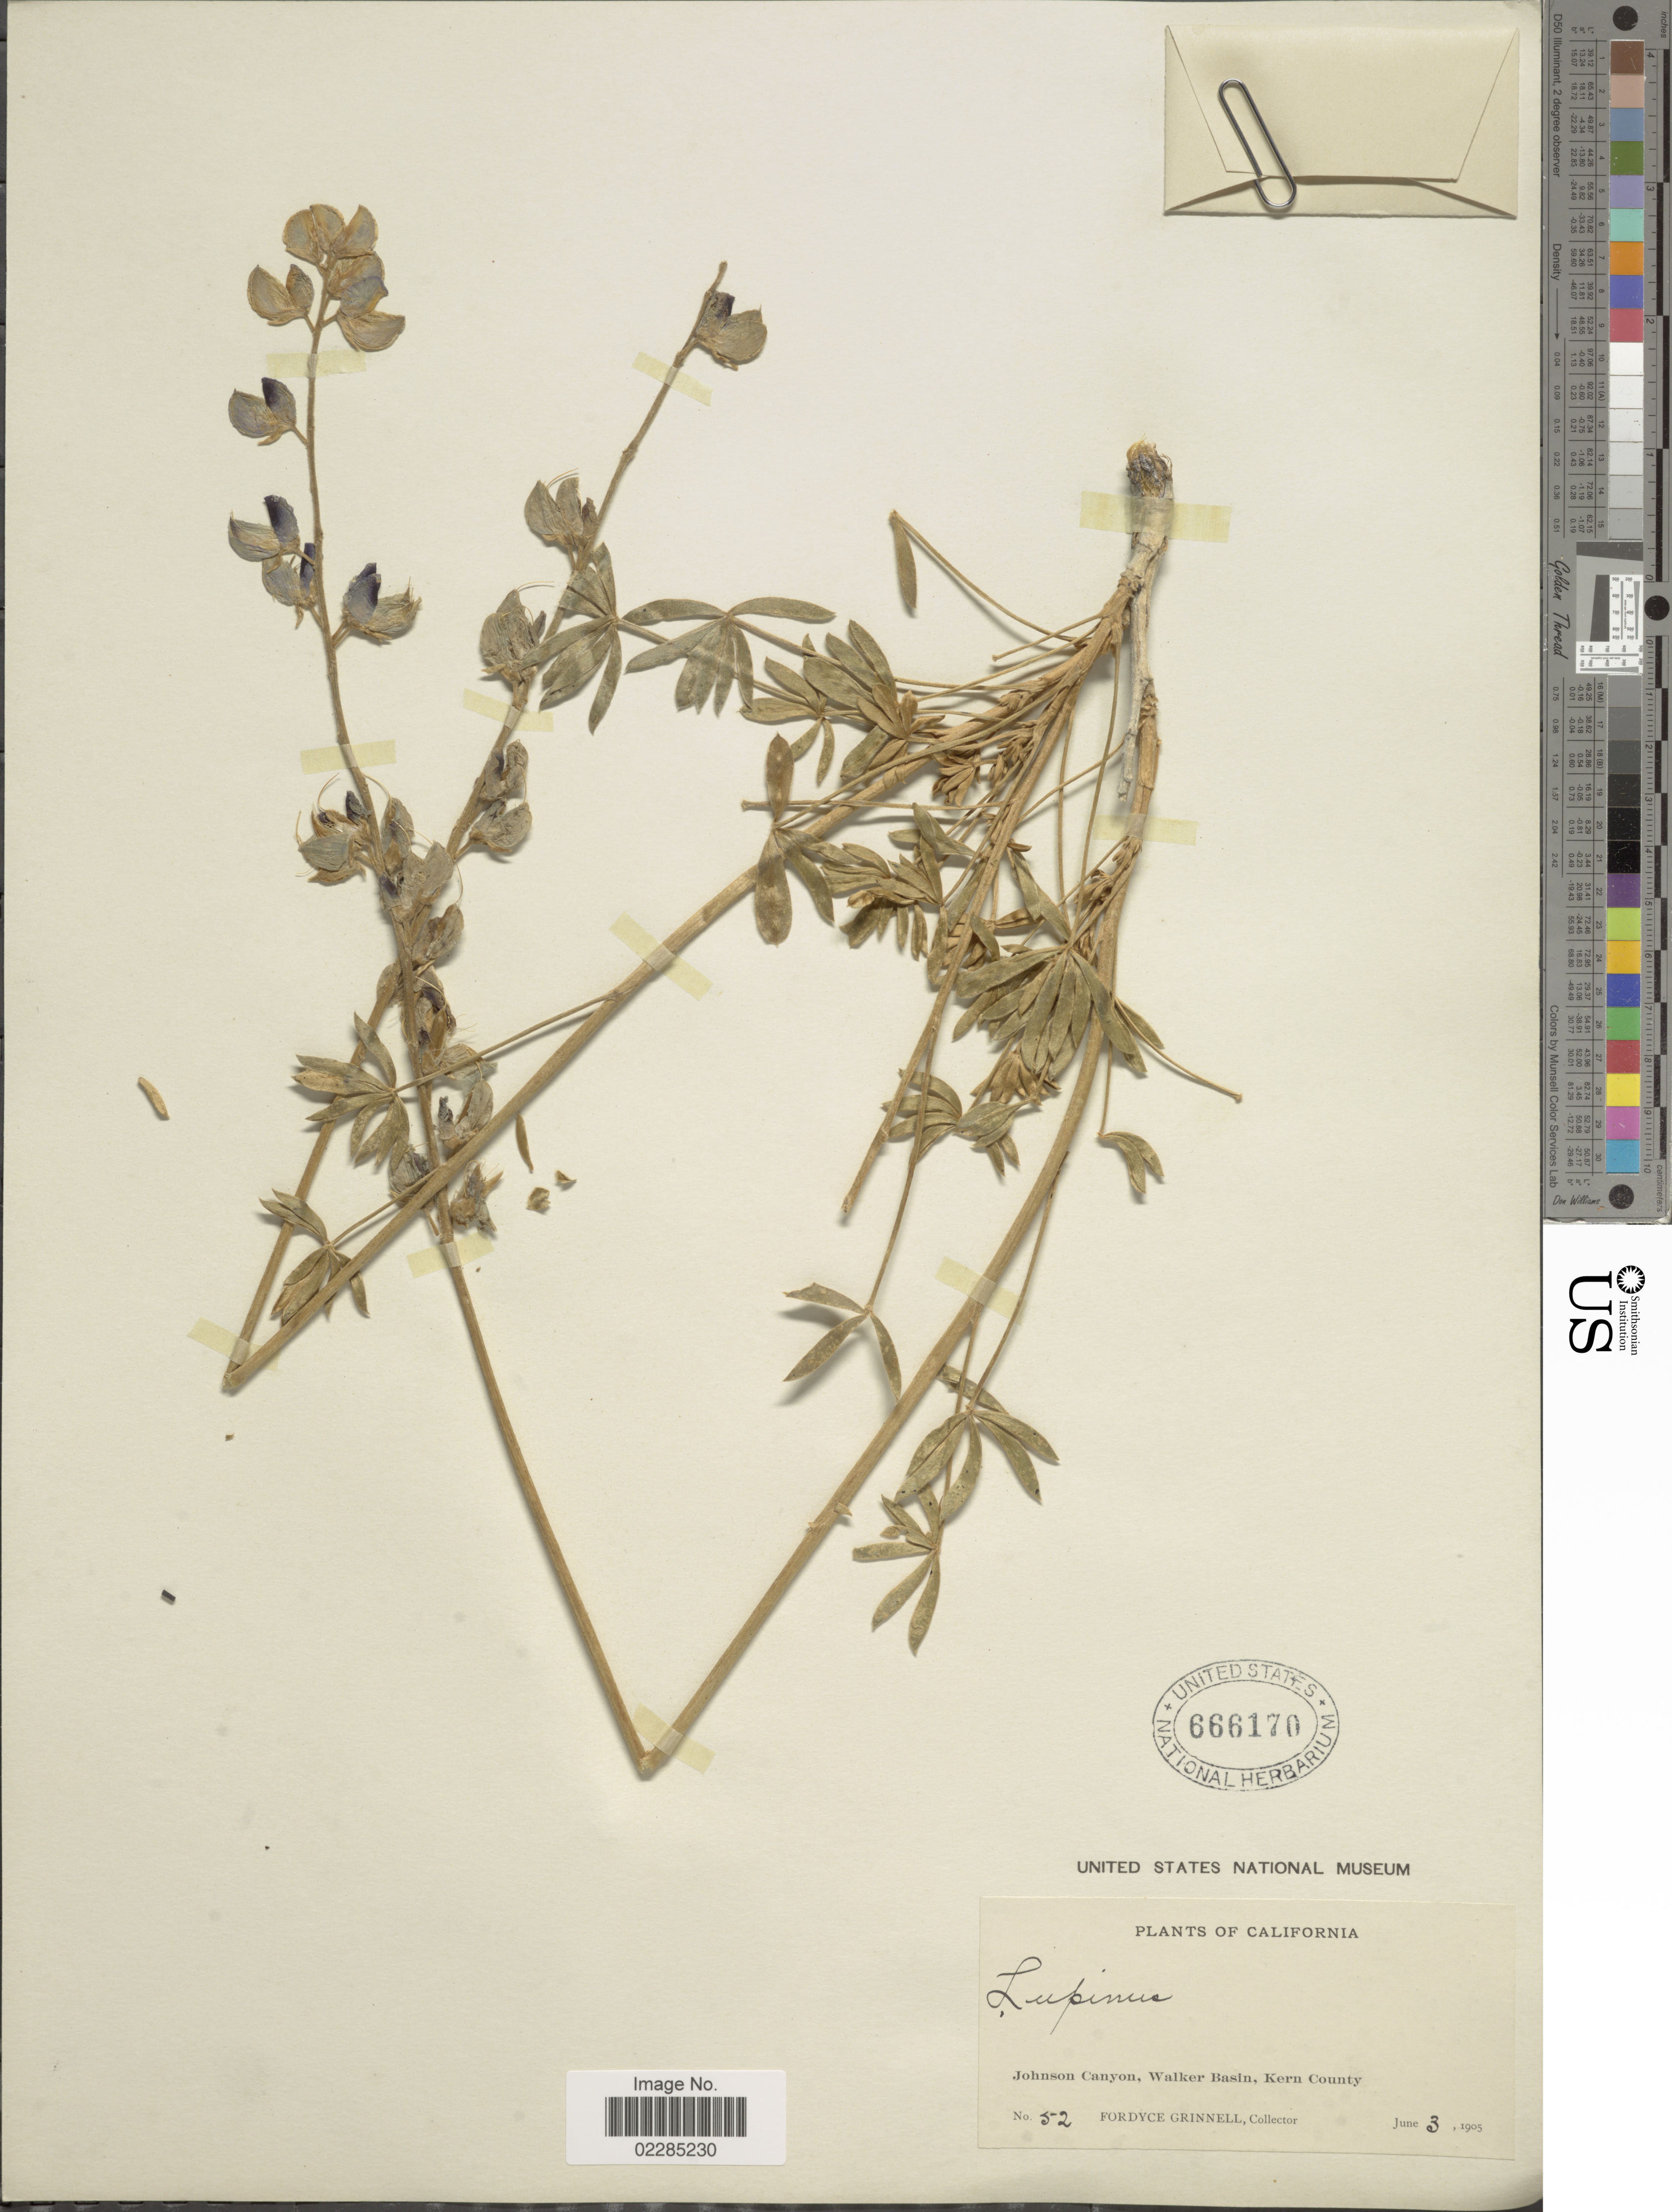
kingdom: Plantae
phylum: Tracheophyta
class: Magnoliopsida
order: Fabales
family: Fabaceae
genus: Lupinus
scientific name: Lupinus sp.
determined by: Strong, Mark T., (BOT), Smithsonian Institution - National Museum of Natural History (UNITED STATES)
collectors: F. Grinnell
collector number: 52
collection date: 1905-06-03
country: United States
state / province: California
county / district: Kern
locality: Johnson Canyon, Walker Basin, Kern County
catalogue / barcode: US 666170